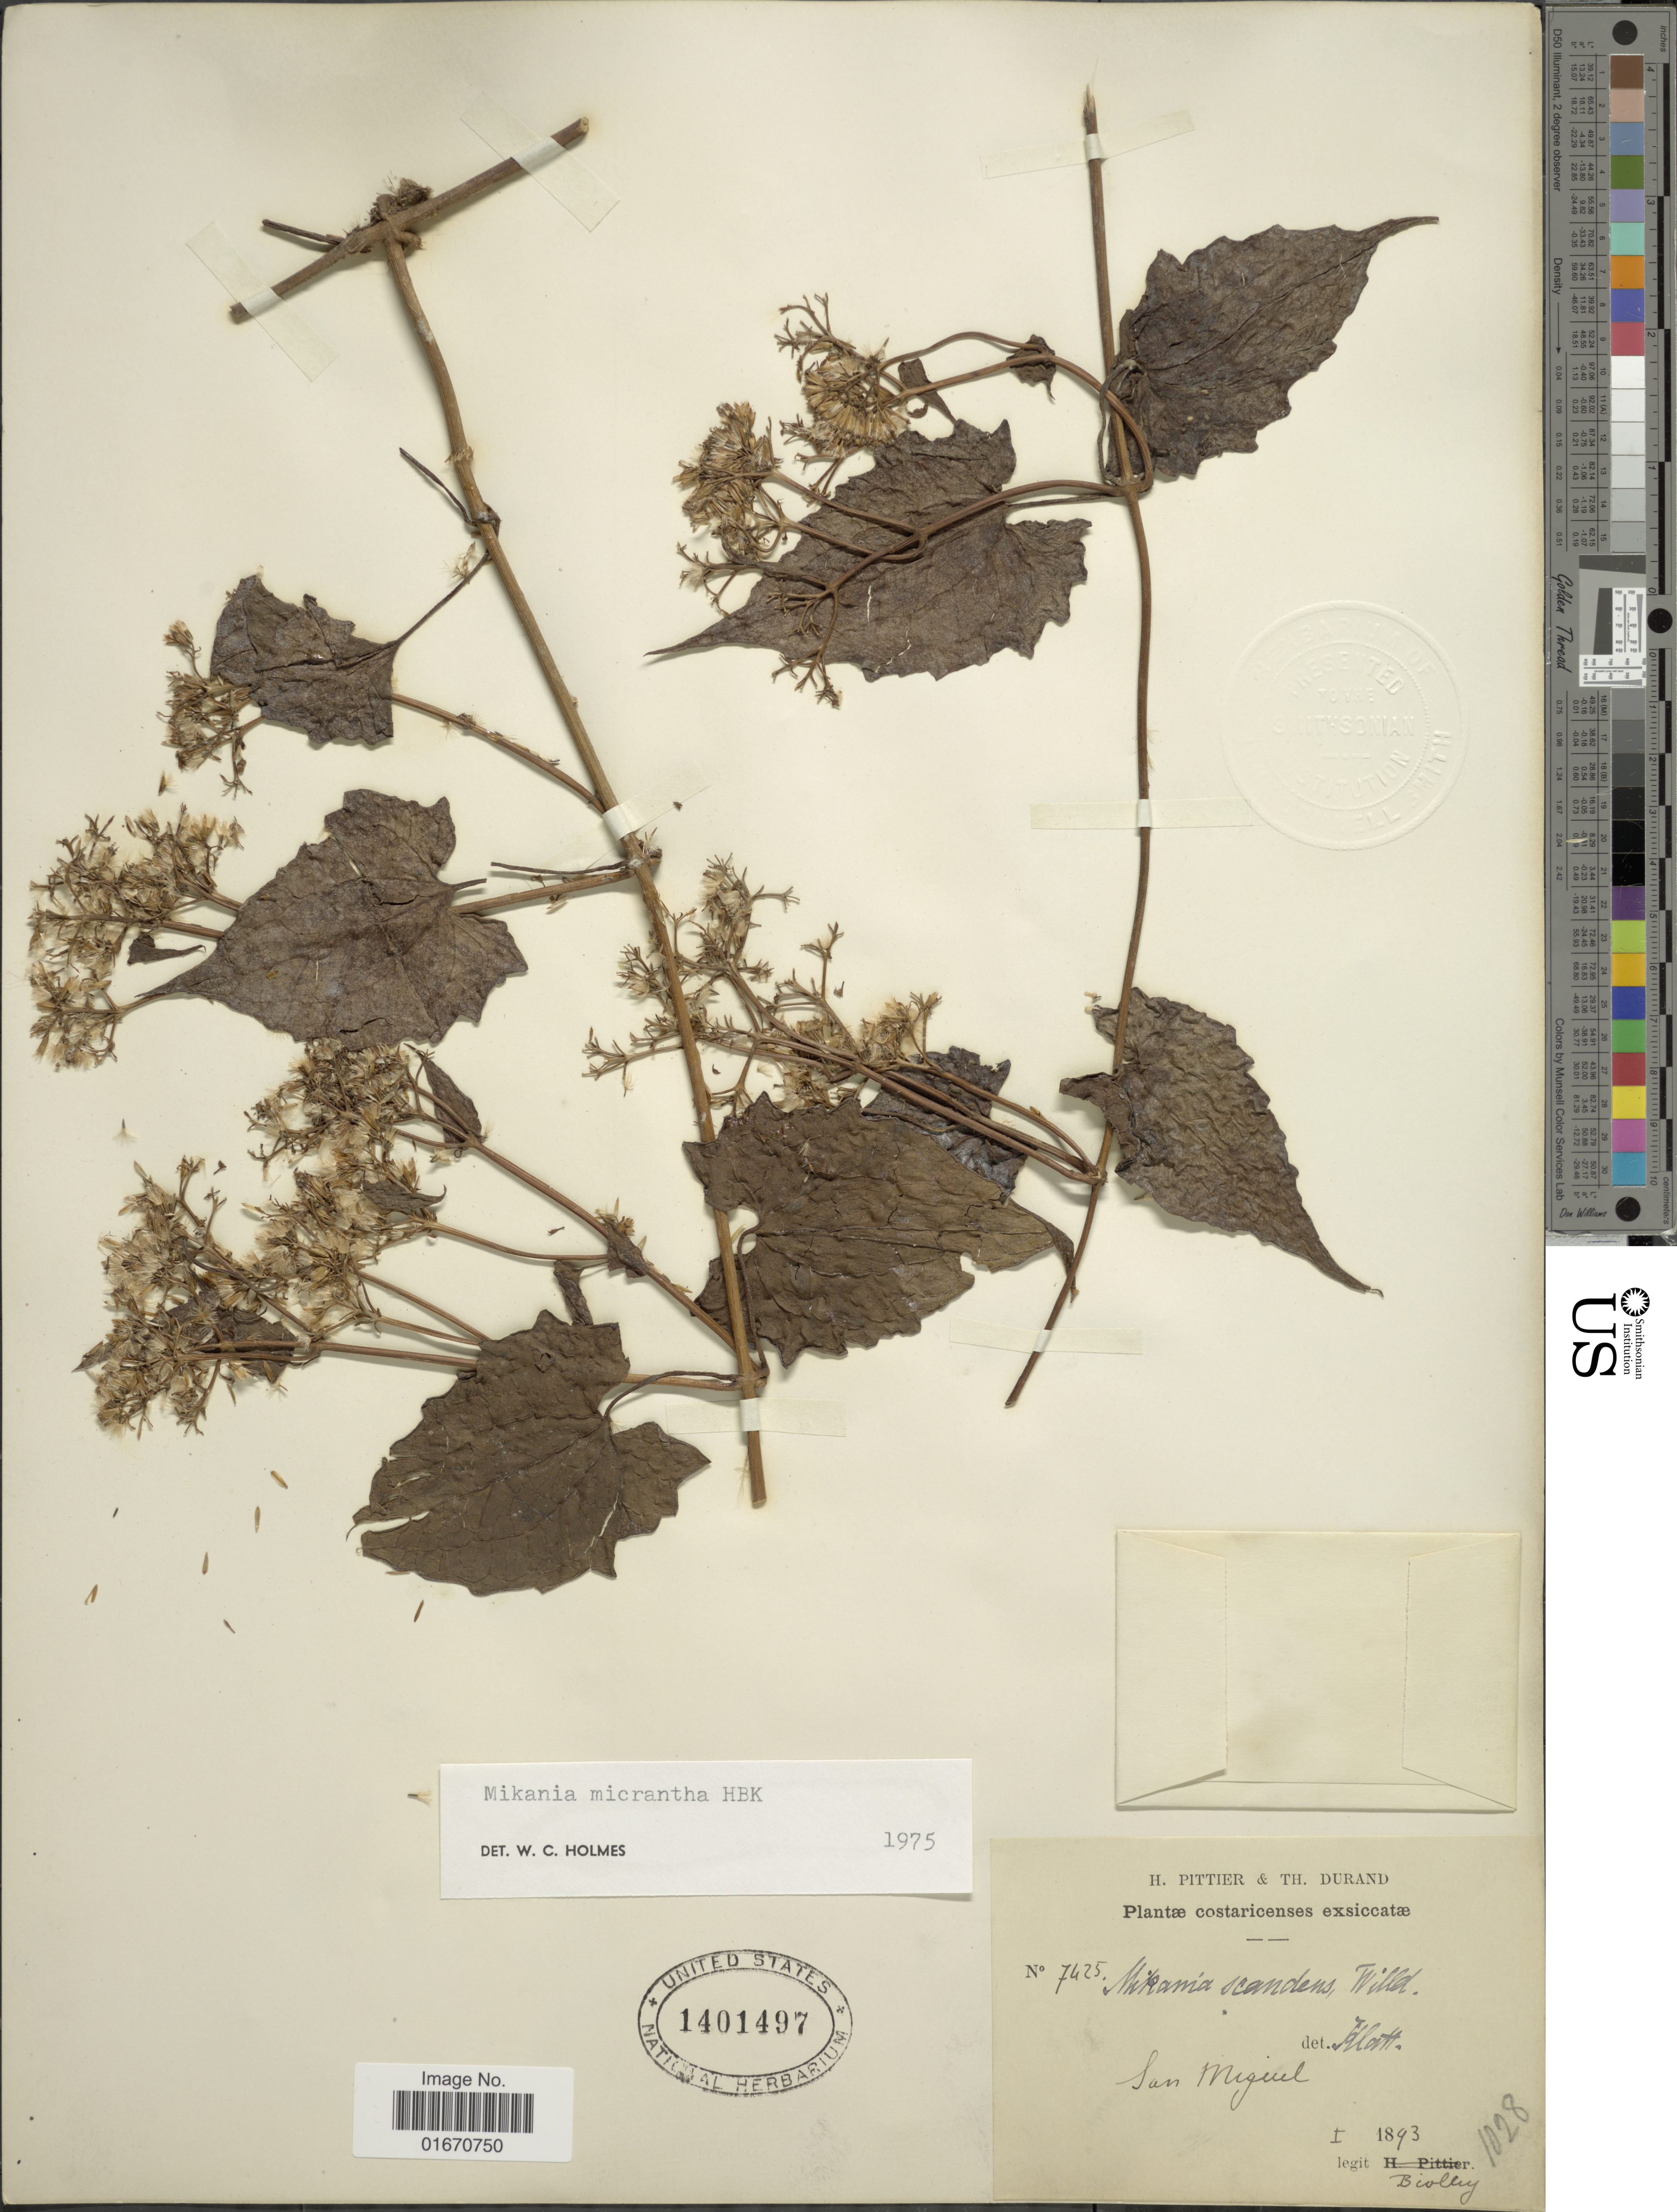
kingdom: Plantae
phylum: Tracheophyta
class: Magnoliopsida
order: Asterales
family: Asteraceae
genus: Mikania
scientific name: Mikania micrantha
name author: Kunth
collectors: Biolley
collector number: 7425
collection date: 1893-01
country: Costa Rica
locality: Costaricenses, San Miguel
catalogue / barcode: US 1401497